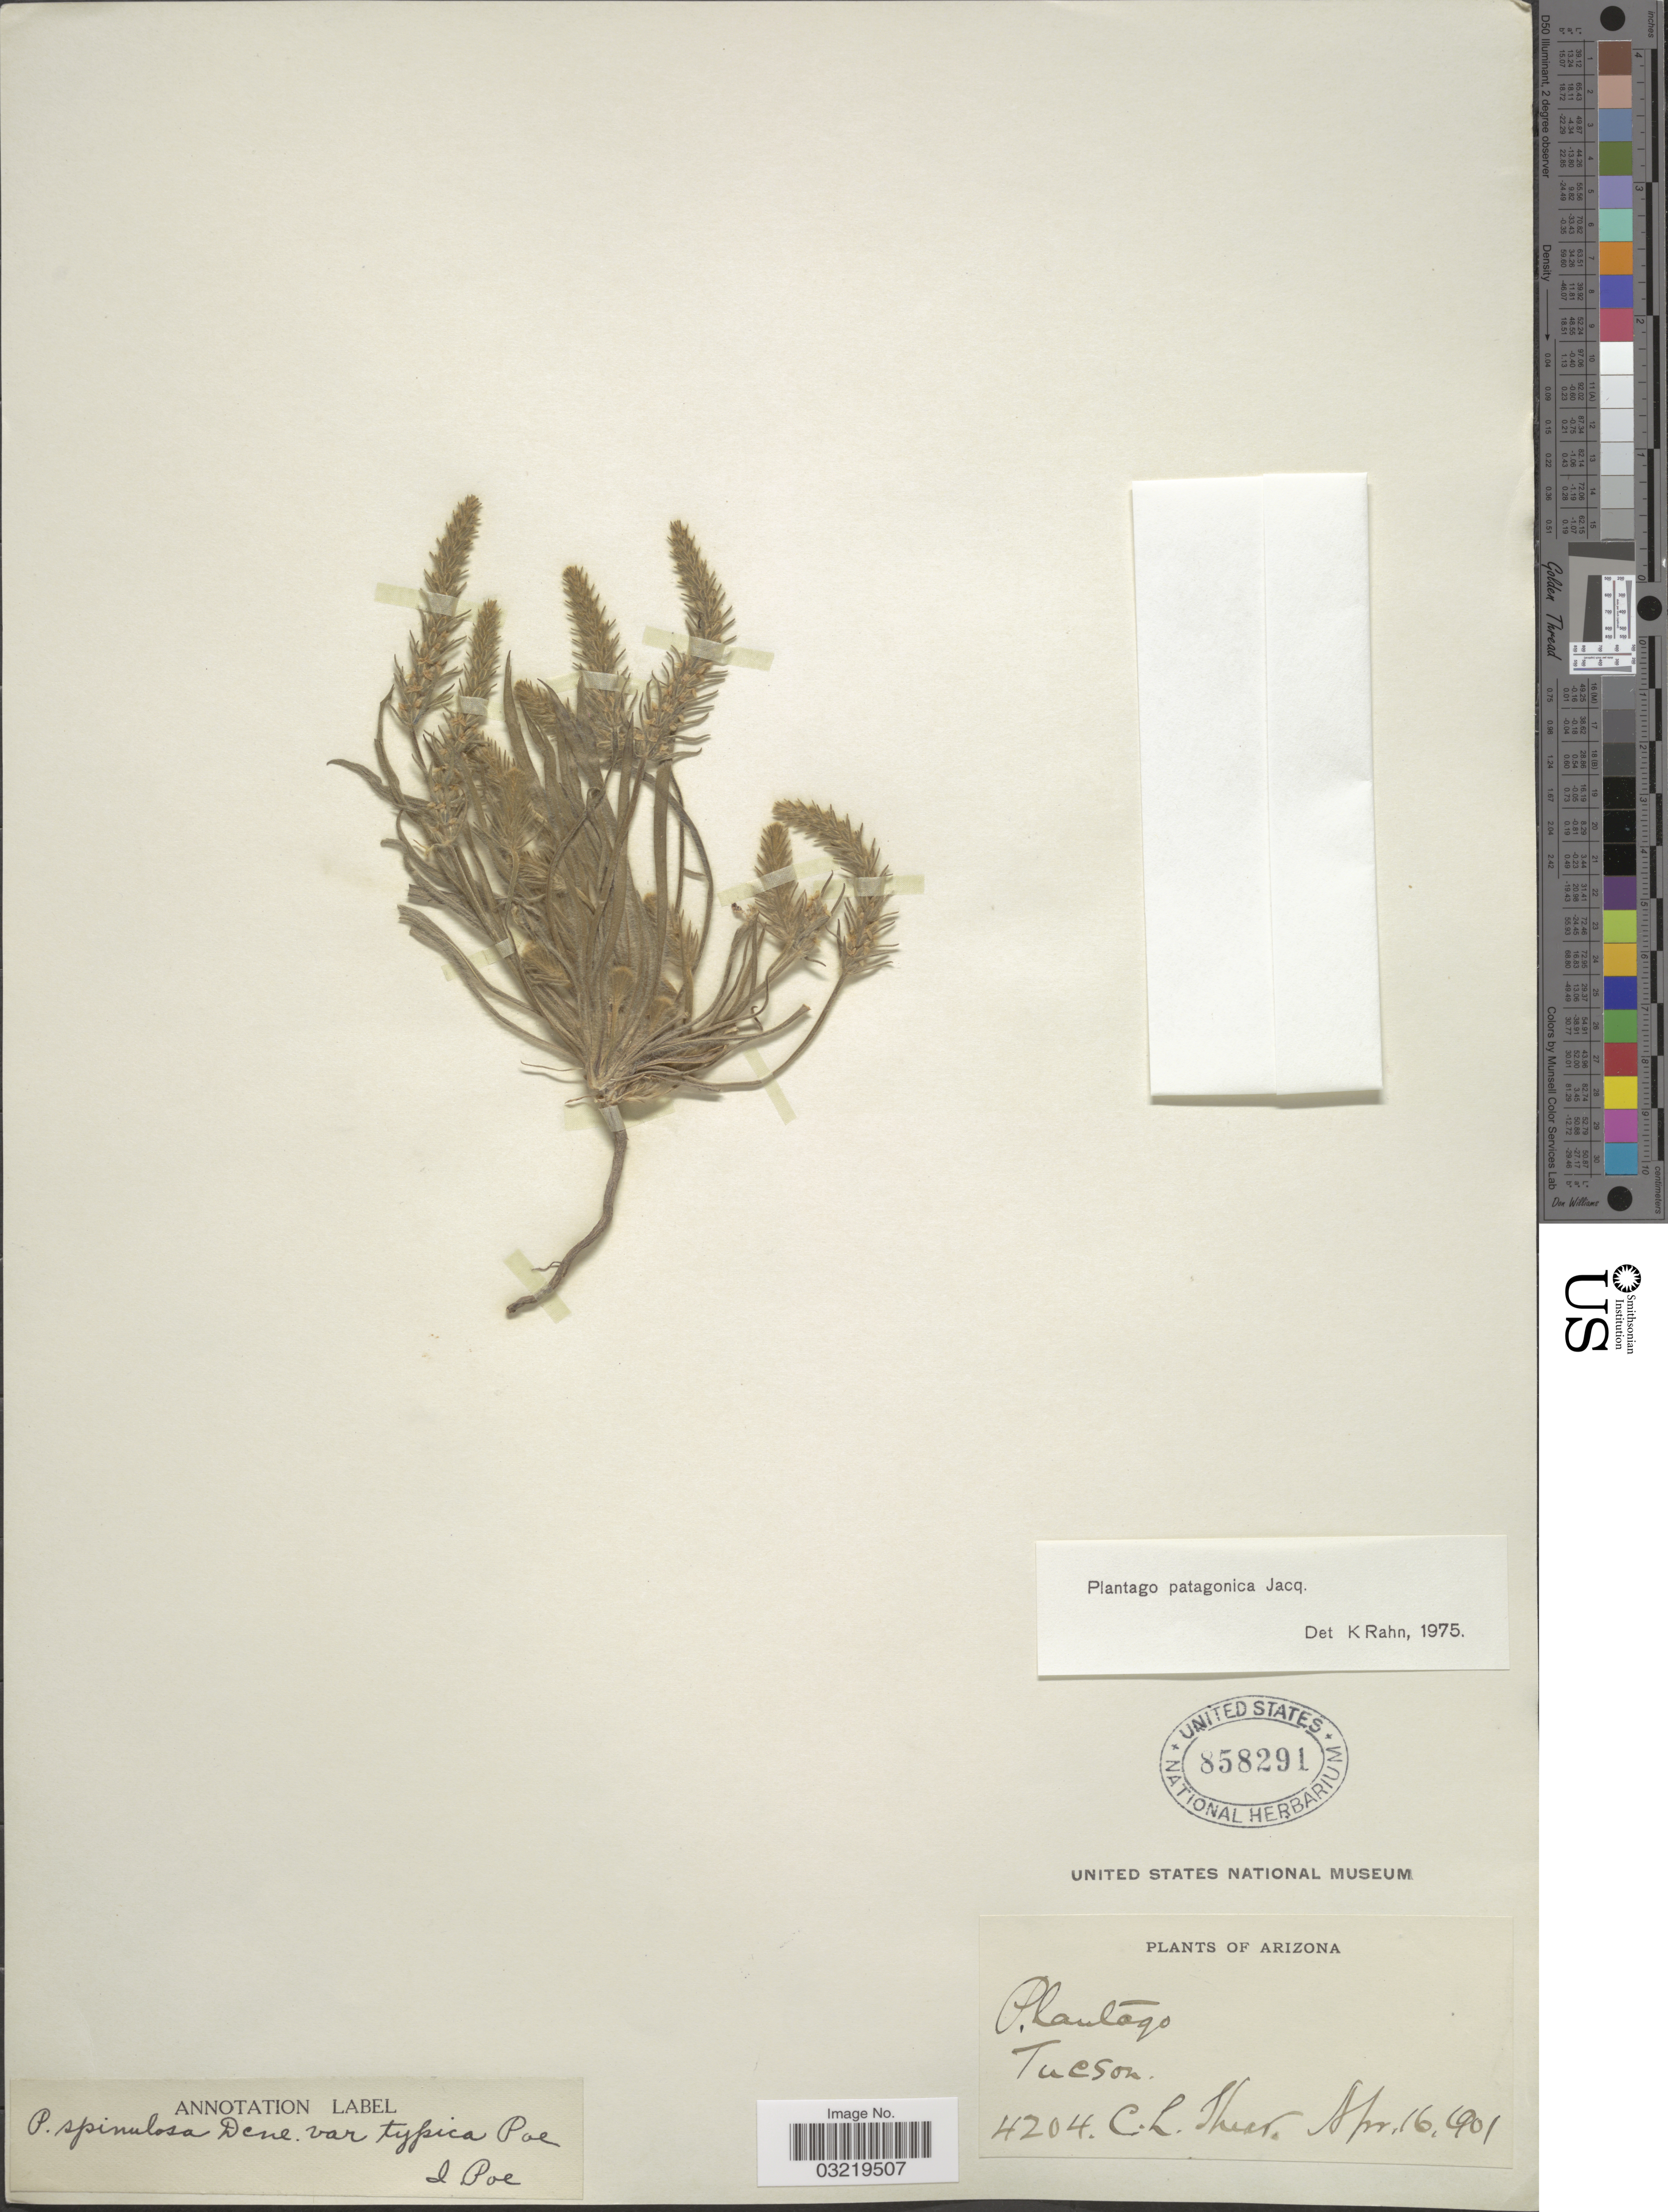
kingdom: Plantae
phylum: Tracheophyta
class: Magnoliopsida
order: Lamiales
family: Plantaginaceae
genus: Plantago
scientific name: Plantago patagonica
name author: Jacq.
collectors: C. L. Shear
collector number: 4204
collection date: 1901-04-16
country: United States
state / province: Arizona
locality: Tucson.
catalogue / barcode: US 858291